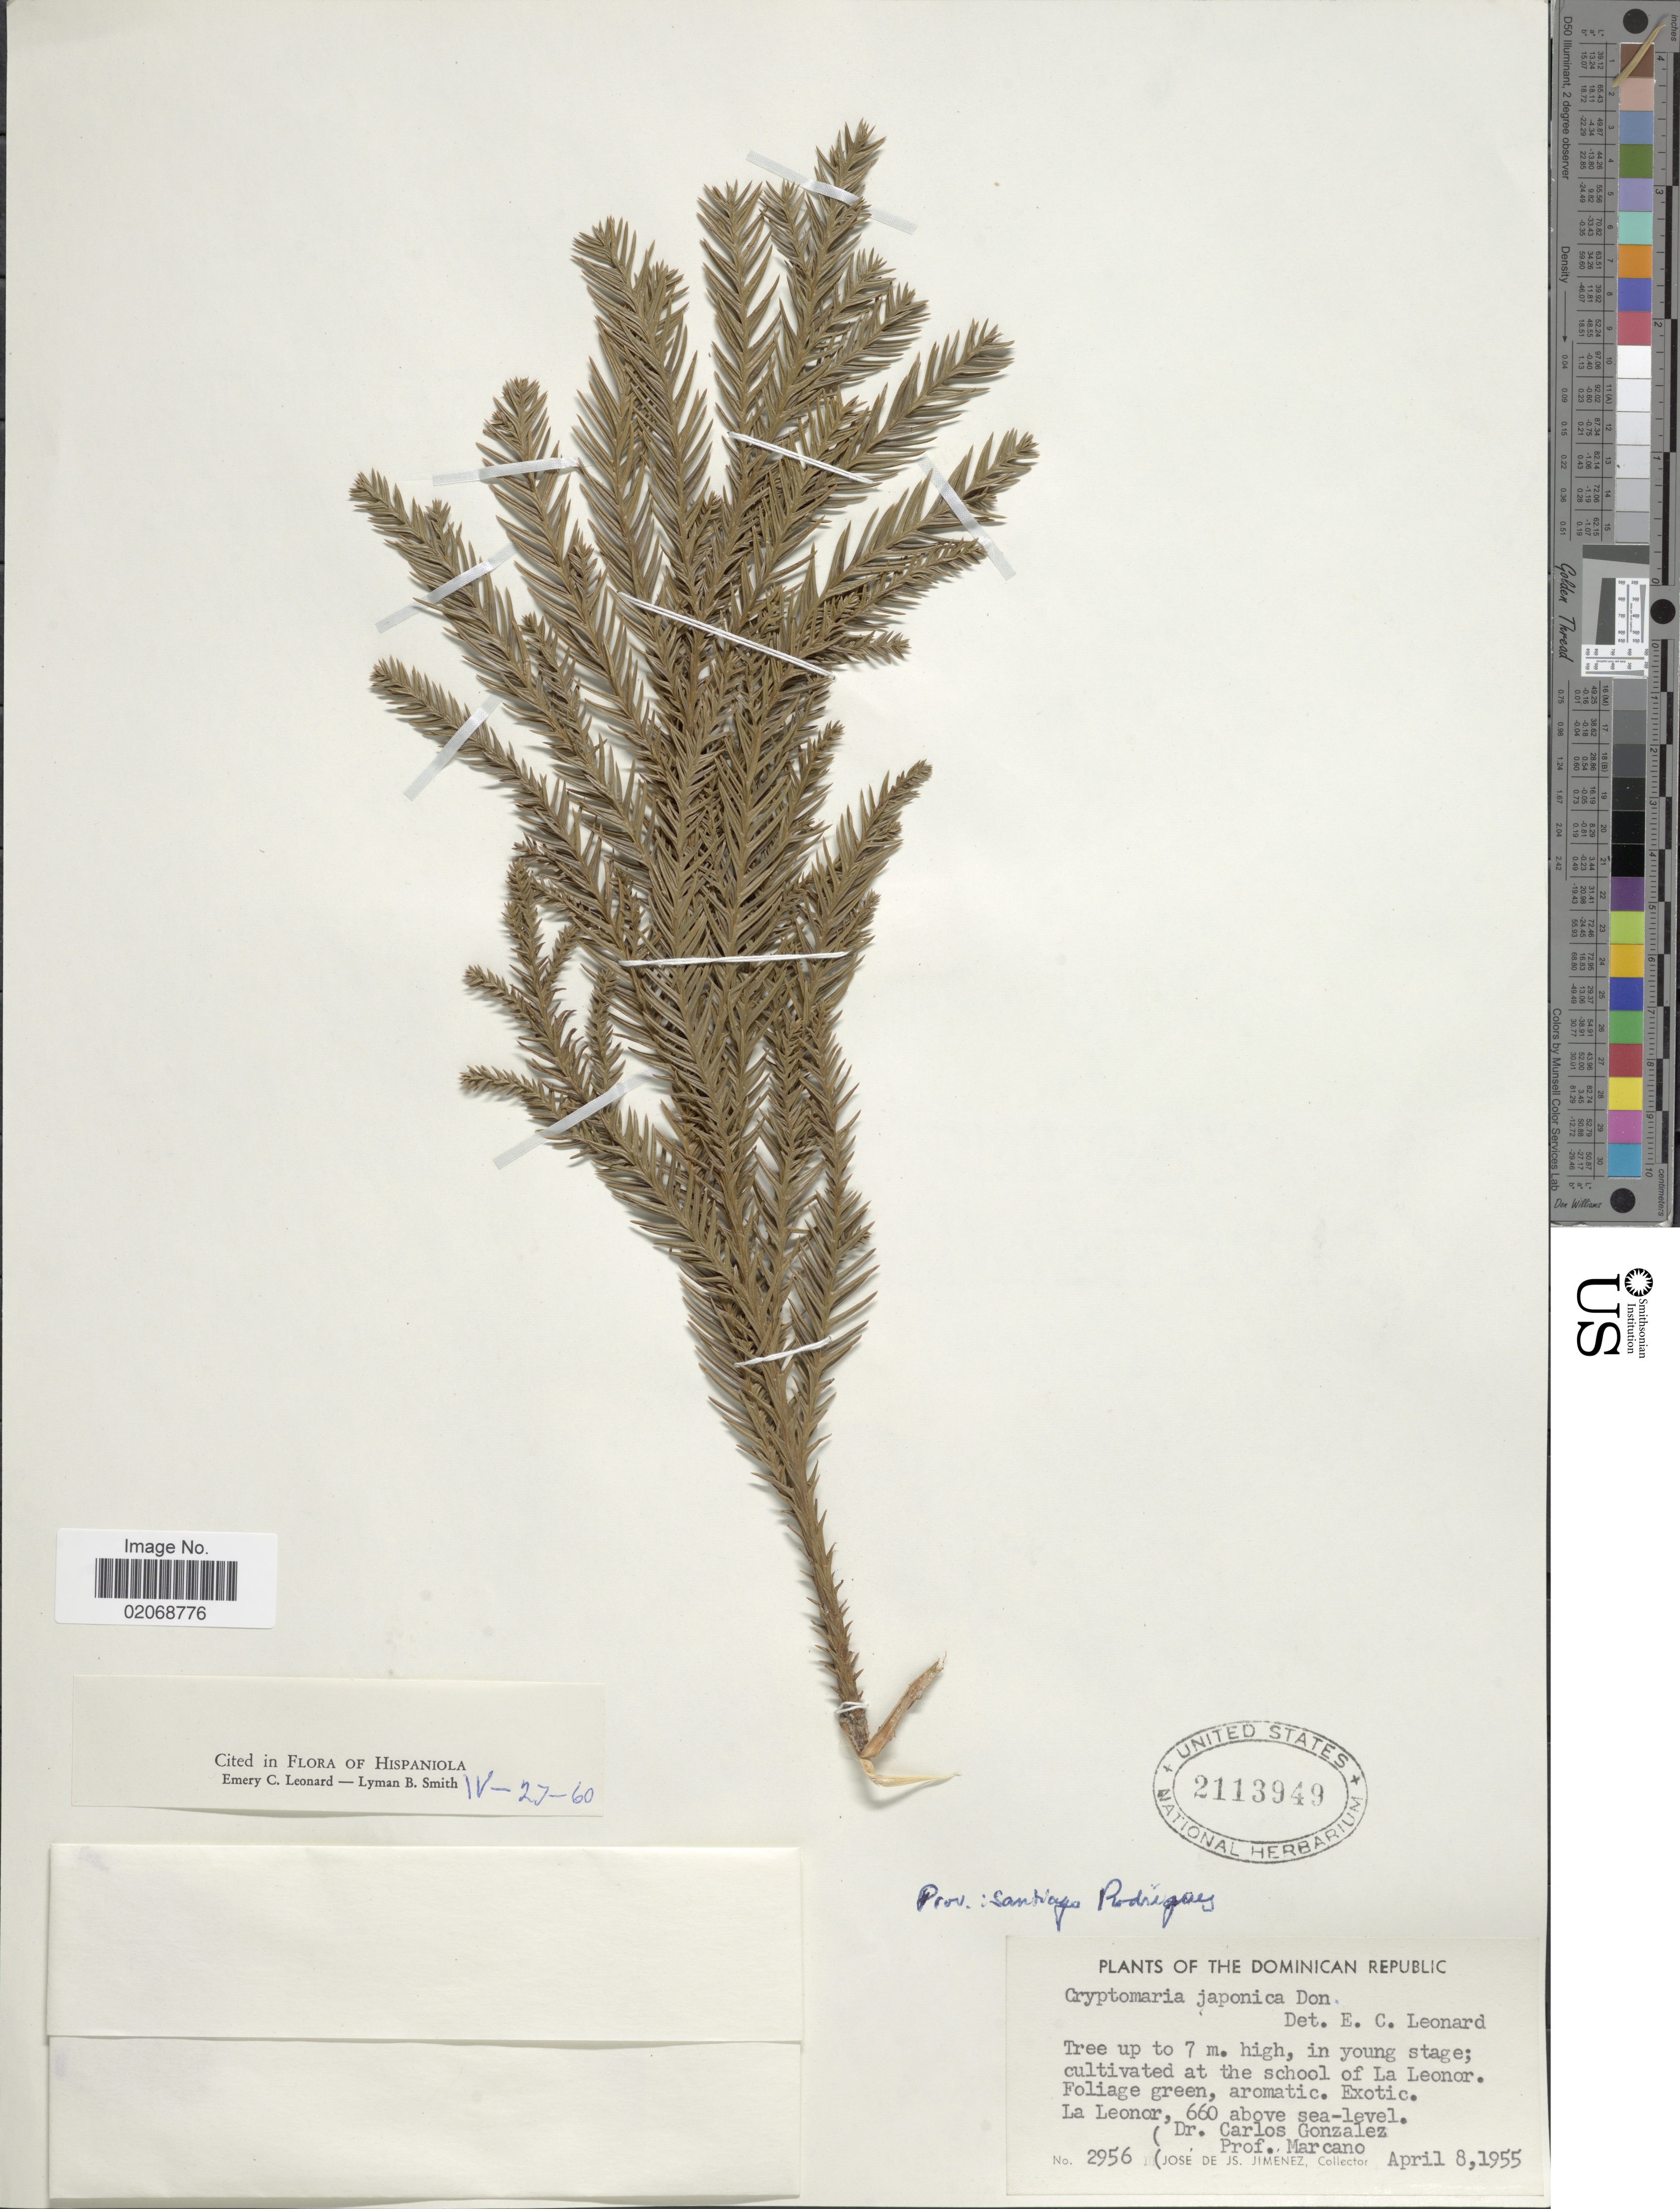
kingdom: Plantae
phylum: Tracheophyta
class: Pinopsida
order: Pinales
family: Cupressaceae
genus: Cryptomeria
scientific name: Cryptomeria japonica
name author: (Thunb. ex L. f.) D. Don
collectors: C. Gonzalez, P. Marcano & J. J. Jiménez Almonte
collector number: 2956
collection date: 1955-04-08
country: Dominican Republic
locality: Cultivated at the school of La Leonar, La Leonar, 660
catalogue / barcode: US 2113949